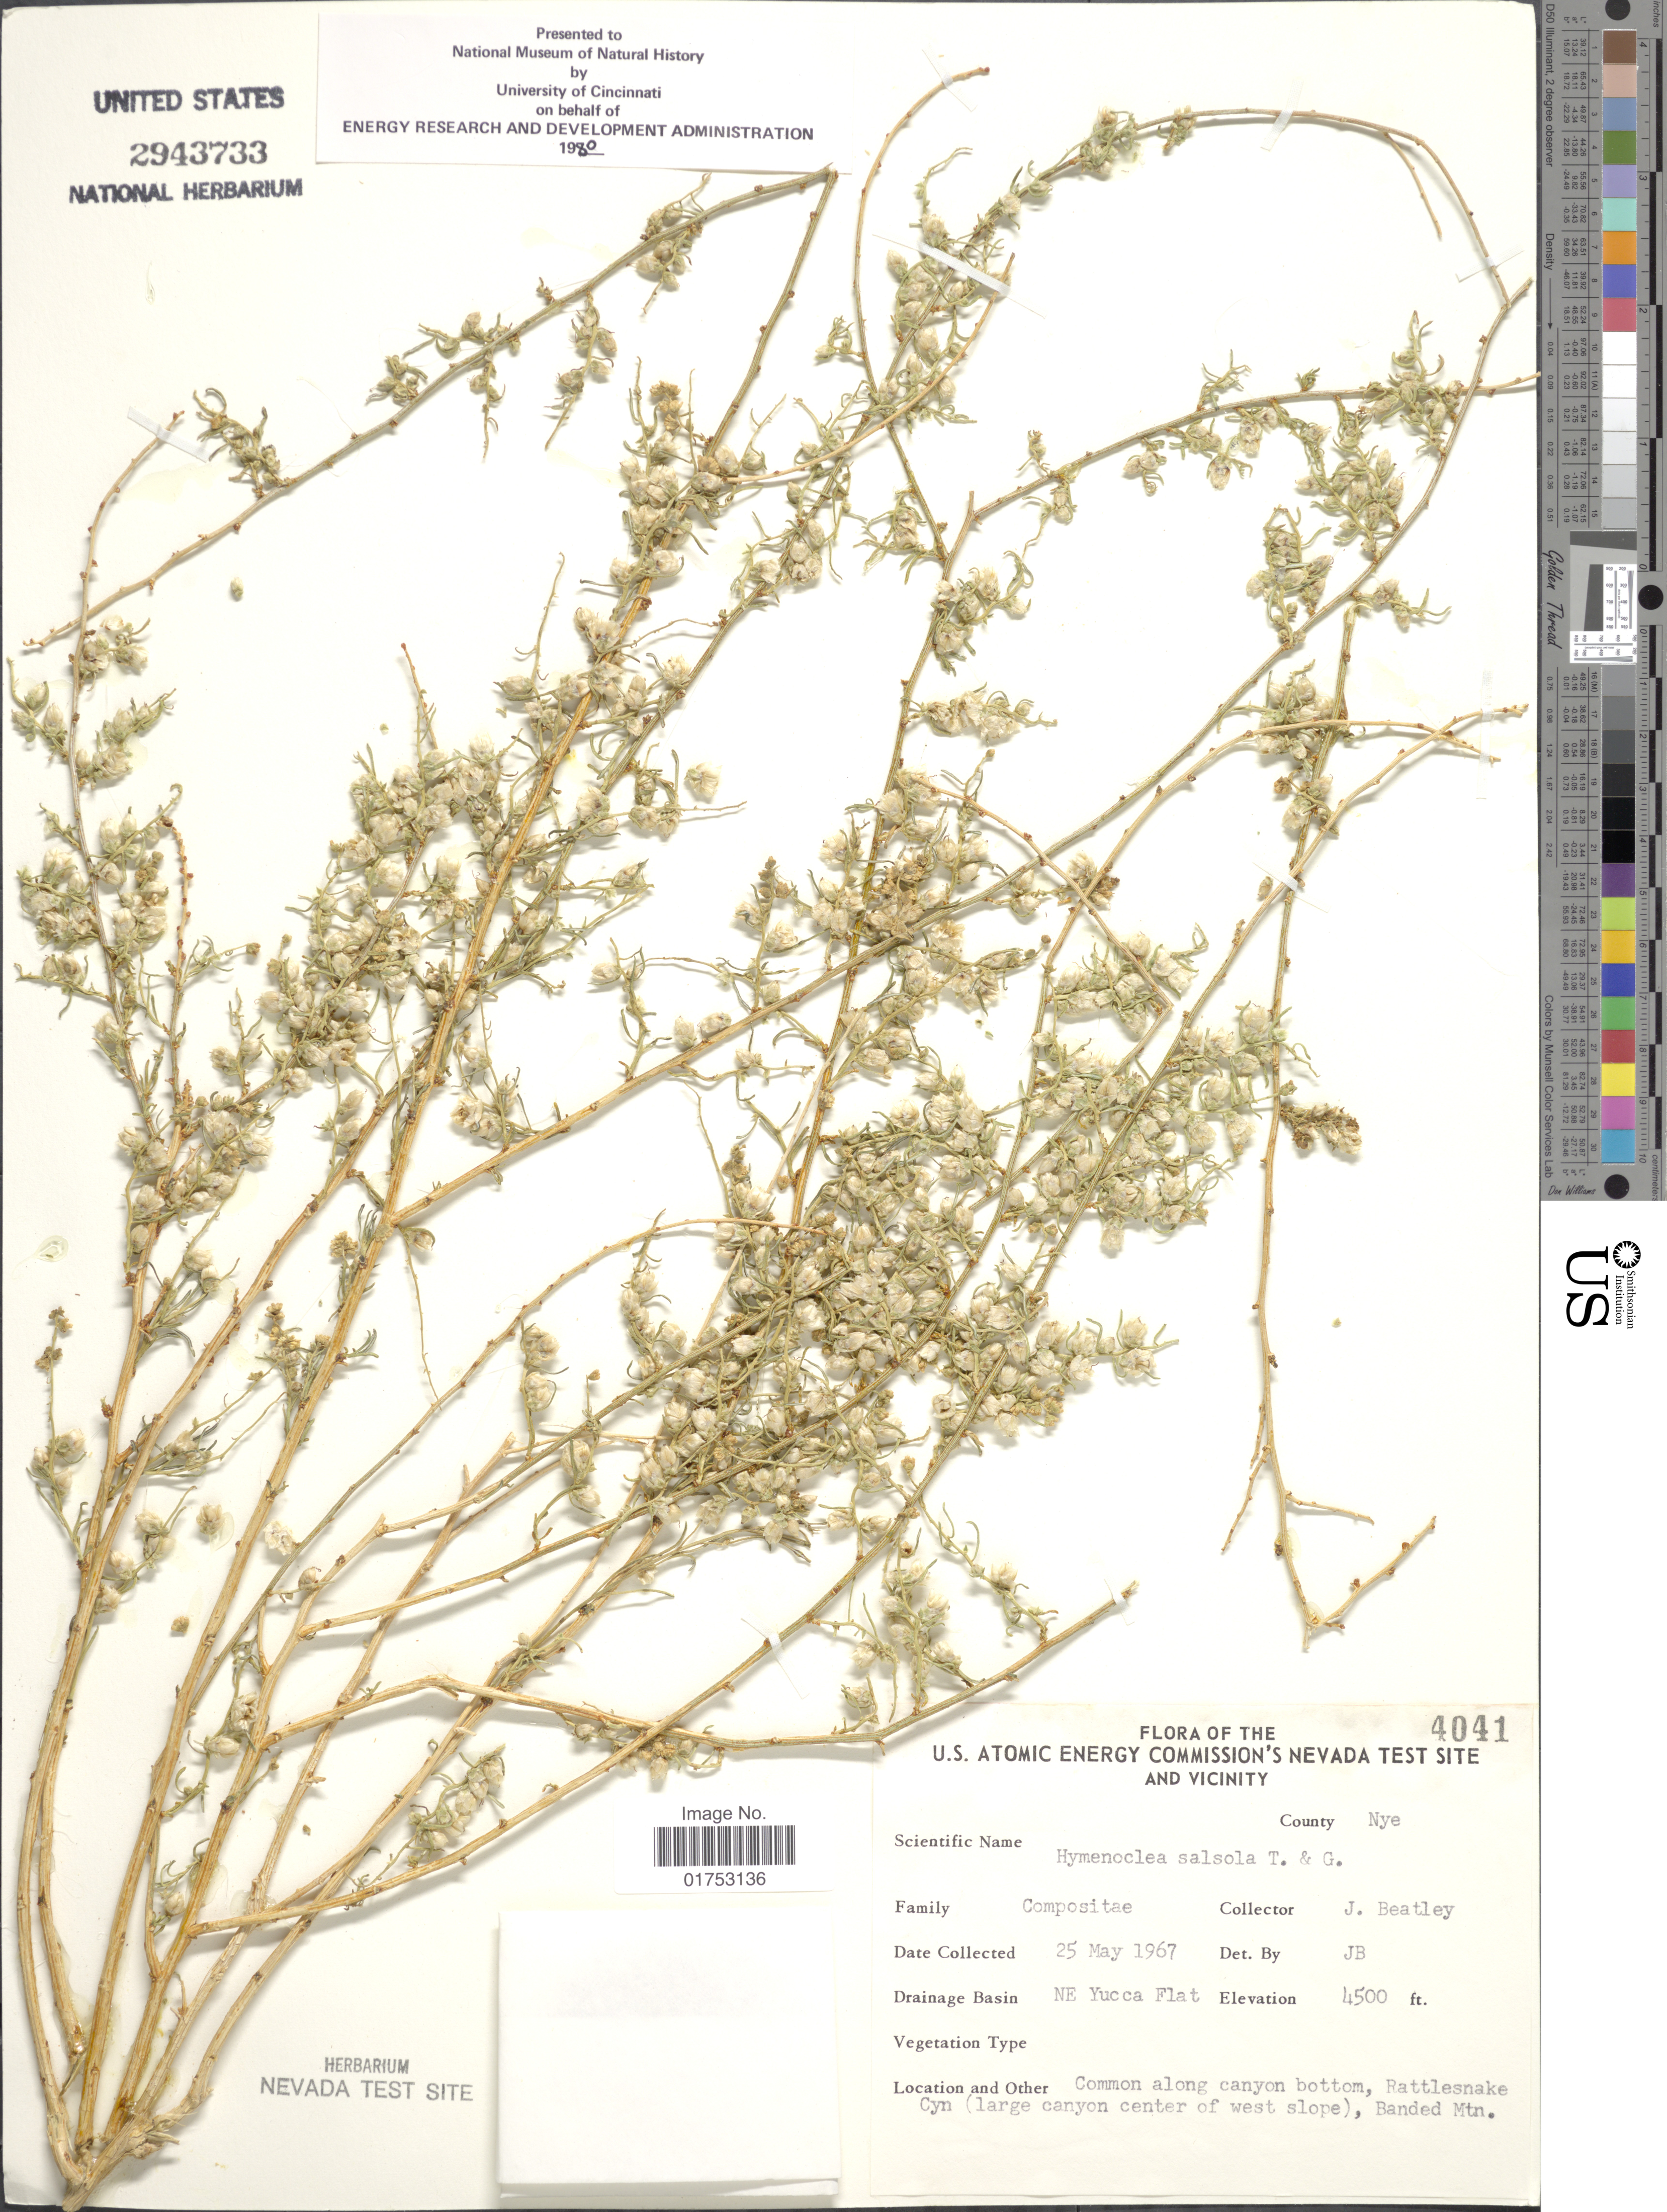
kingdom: Plantae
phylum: Tracheophyta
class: Magnoliopsida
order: Asterales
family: Asteraceae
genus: Hymenoclea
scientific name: Hymenoclea salsola var. fasciculata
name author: (A. Nelson) K.M. Peterson & W.W.Payne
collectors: J. C. Beatley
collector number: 4041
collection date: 1967-05-25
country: United States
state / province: Nevada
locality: U. S. Atomic Energy Commission's Nevada Test Site and Vicinity, County Nye, NE Yuca Flat, Rattlesnake Cyn, (large canyon center of west slope), Banded Mtn.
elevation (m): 1372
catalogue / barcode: US 2943733